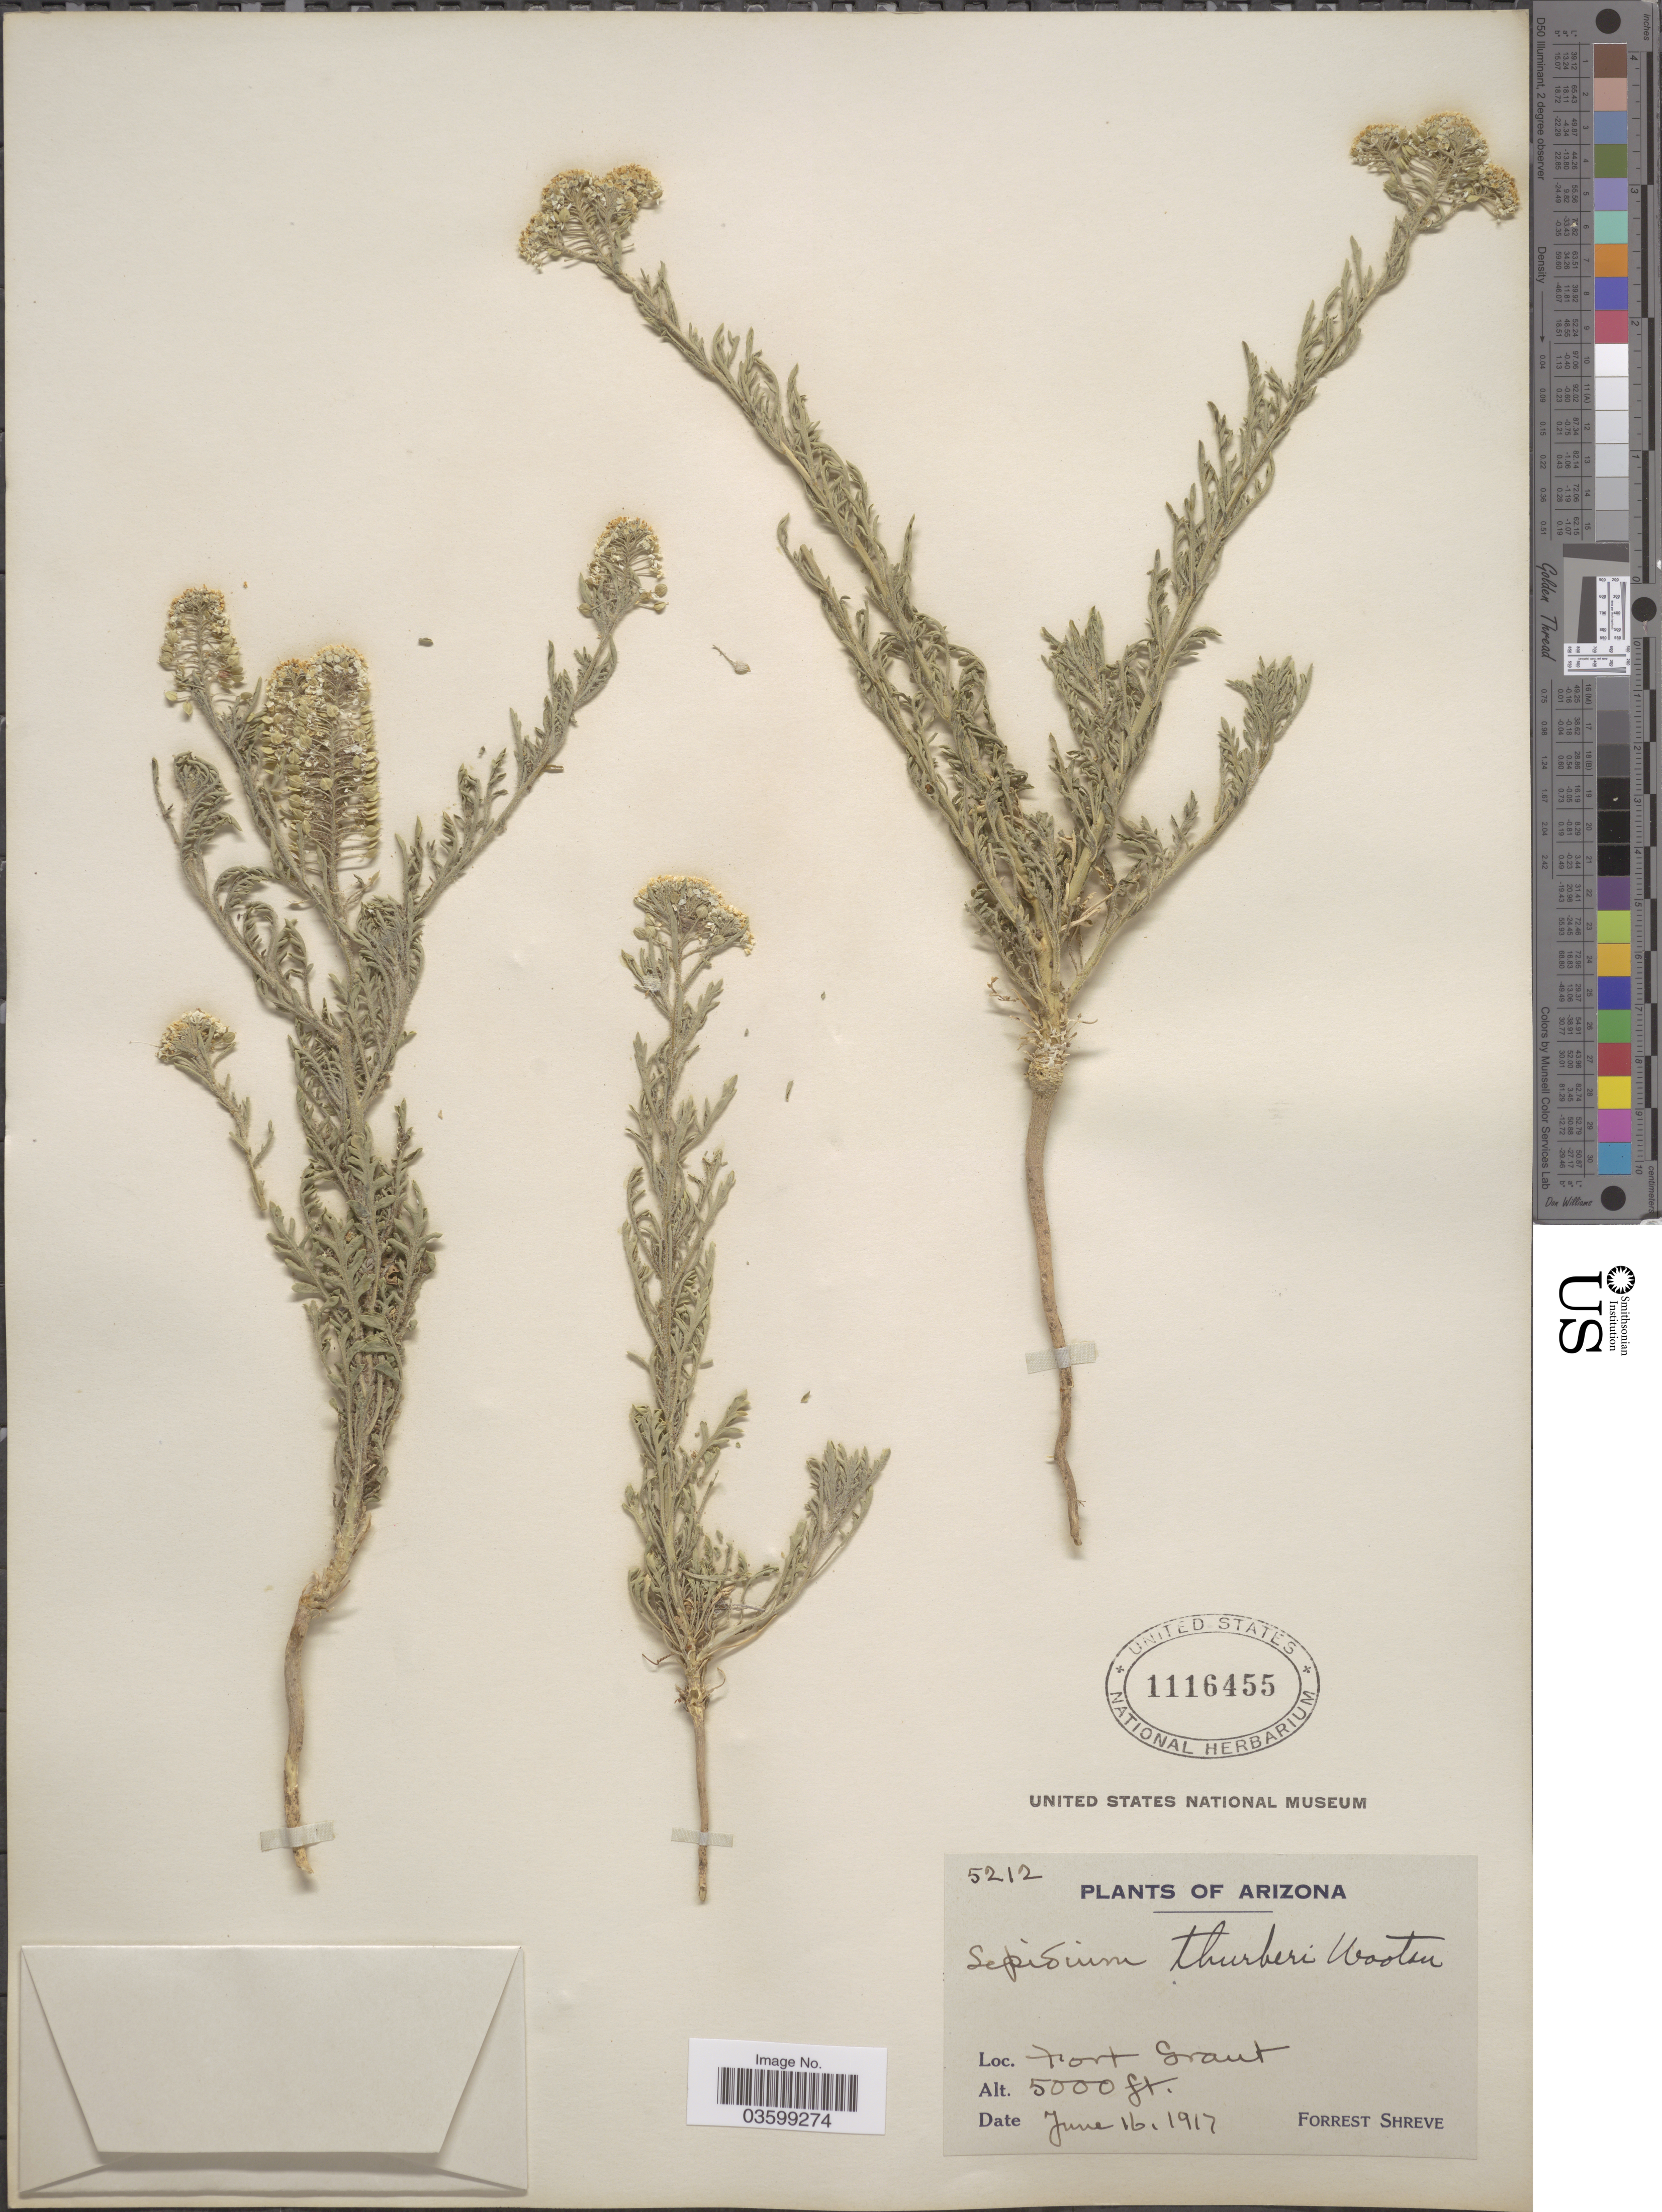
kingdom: Plantae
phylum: Tracheophyta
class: Magnoliopsida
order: Brassicales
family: Brassicaceae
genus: Lepidium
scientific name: Lepidium thurberi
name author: Wooton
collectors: F. Shreve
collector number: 5212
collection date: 1917-06-16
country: United States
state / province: Arizona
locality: Fort Grant.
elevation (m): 1524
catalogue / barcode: US 1116455